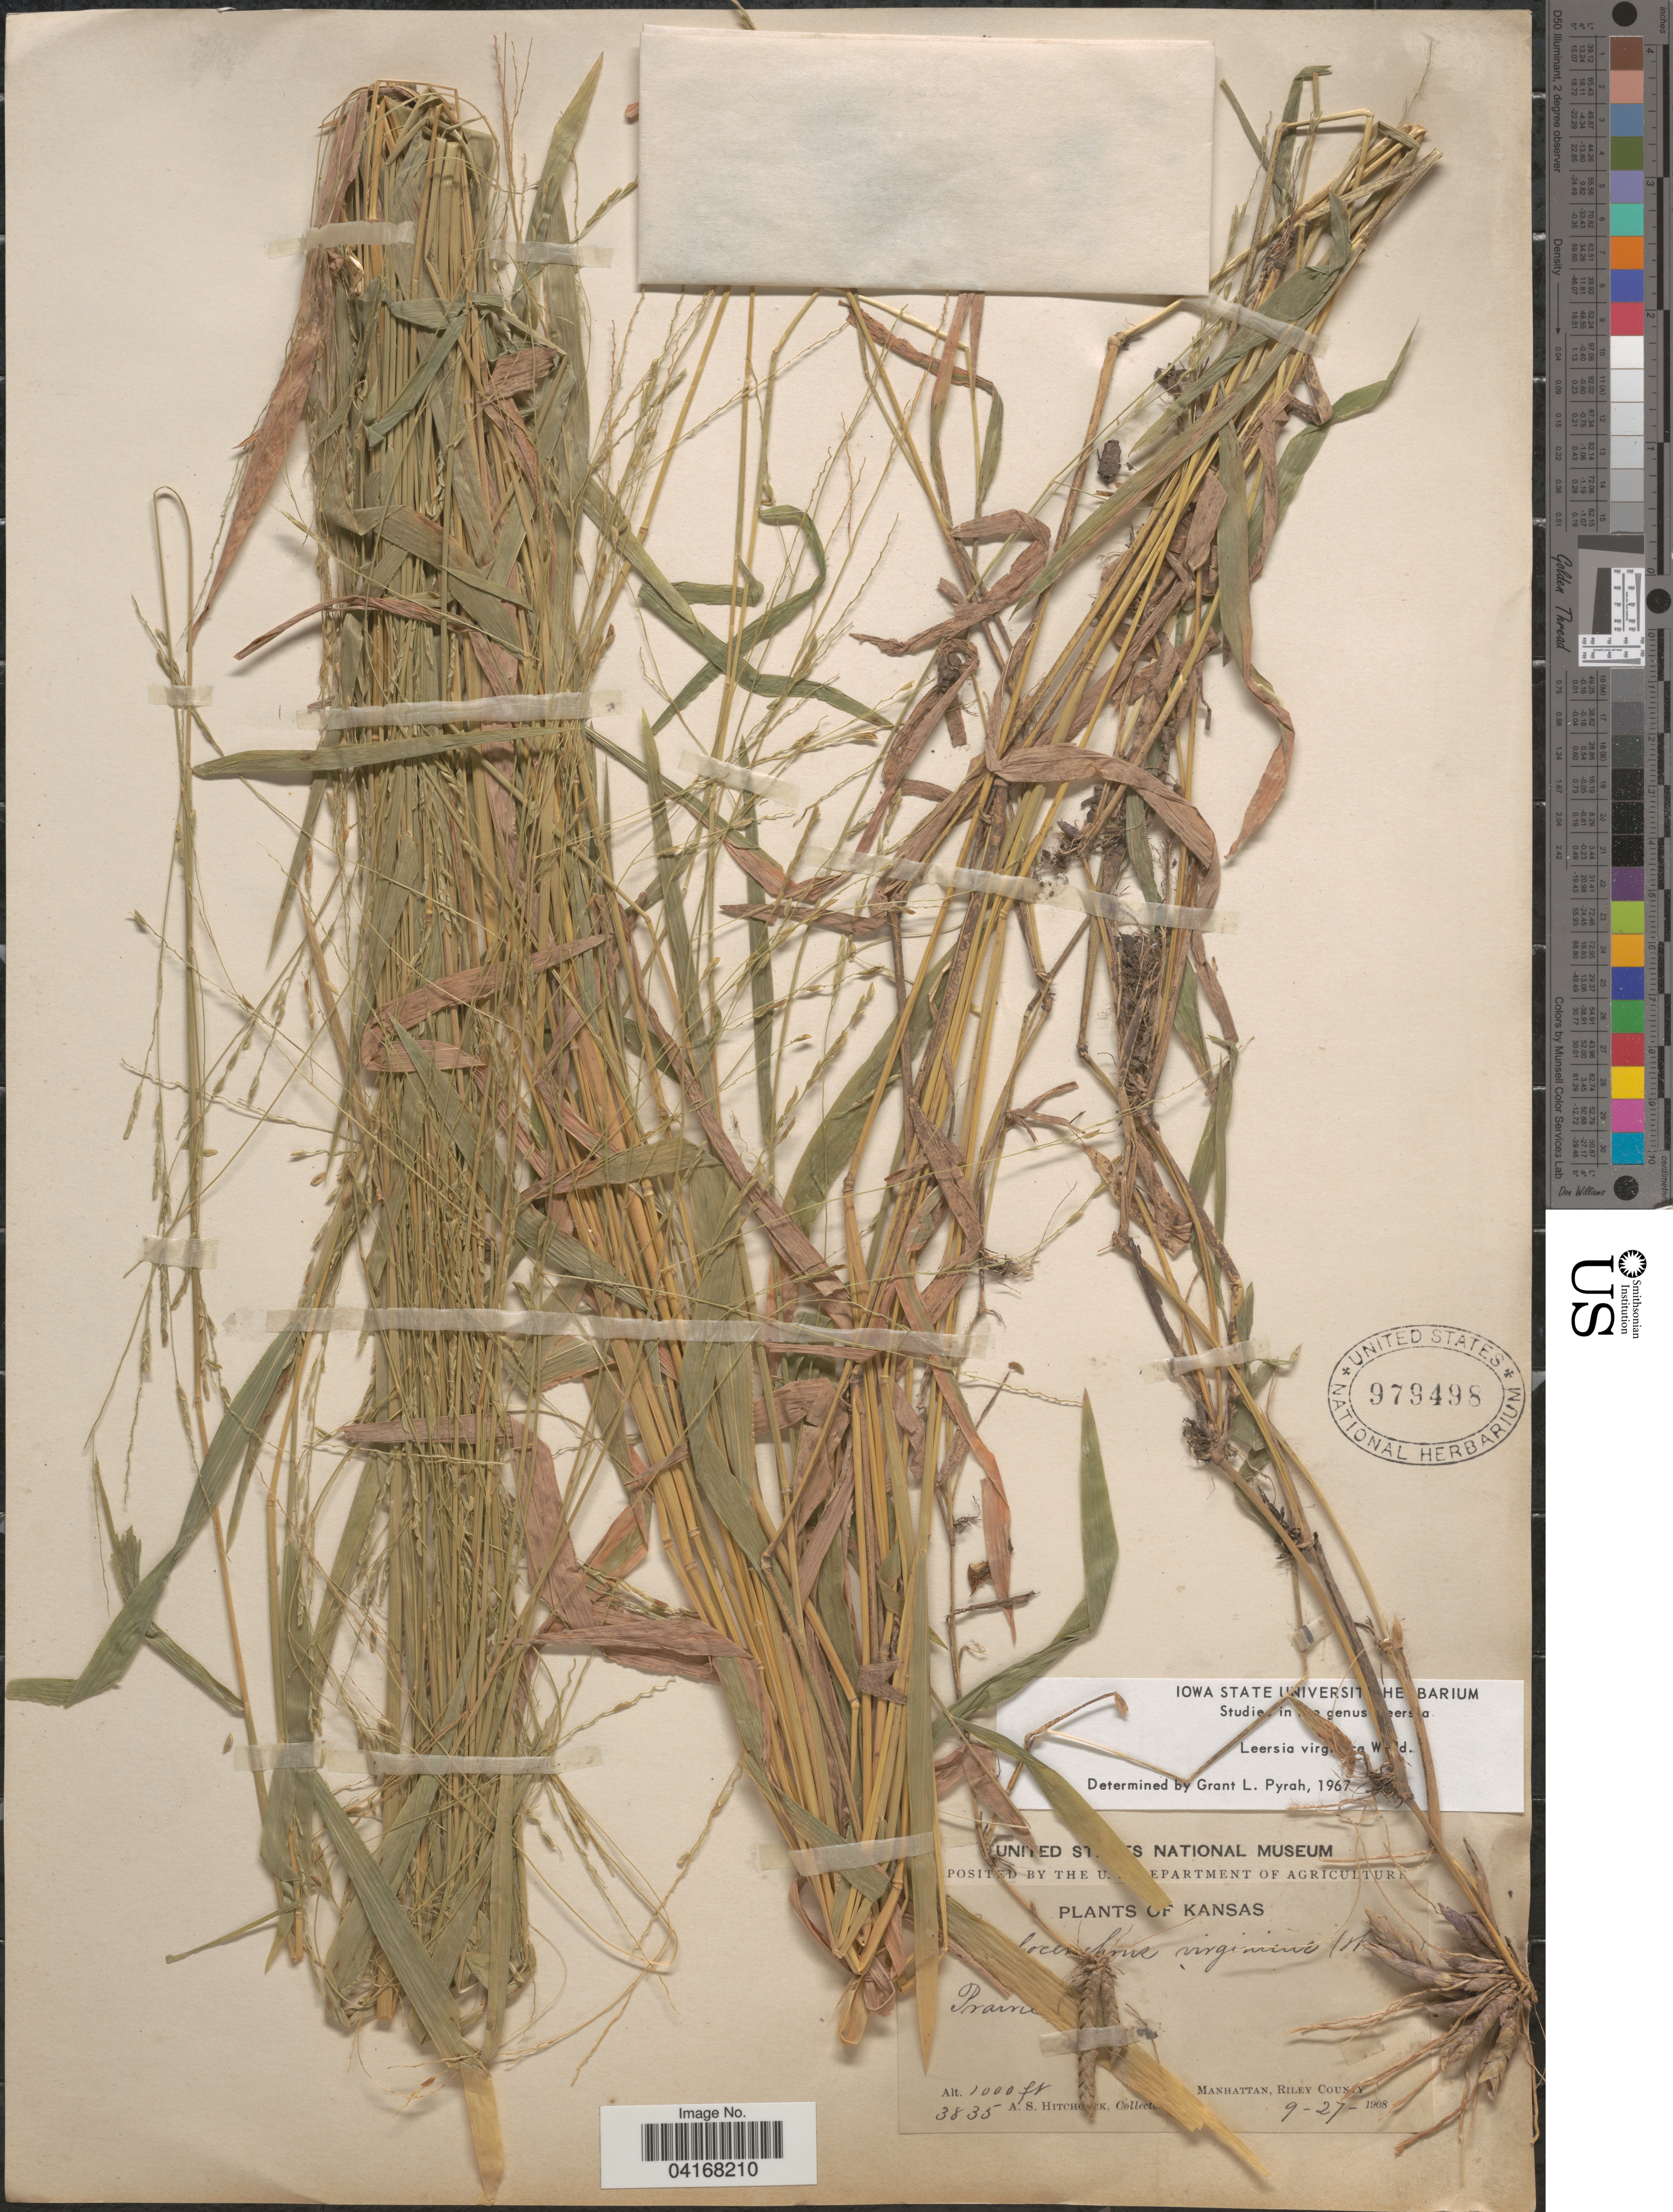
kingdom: Plantae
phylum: Tracheophyta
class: Liliopsida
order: Poales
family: Poaceae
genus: Leersia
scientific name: Leersia virginica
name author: Willd.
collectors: A. Hitch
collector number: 3835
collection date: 1908-09-27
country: United States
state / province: Kansas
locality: Manhattan, Riley County.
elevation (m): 305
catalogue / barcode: US 979498